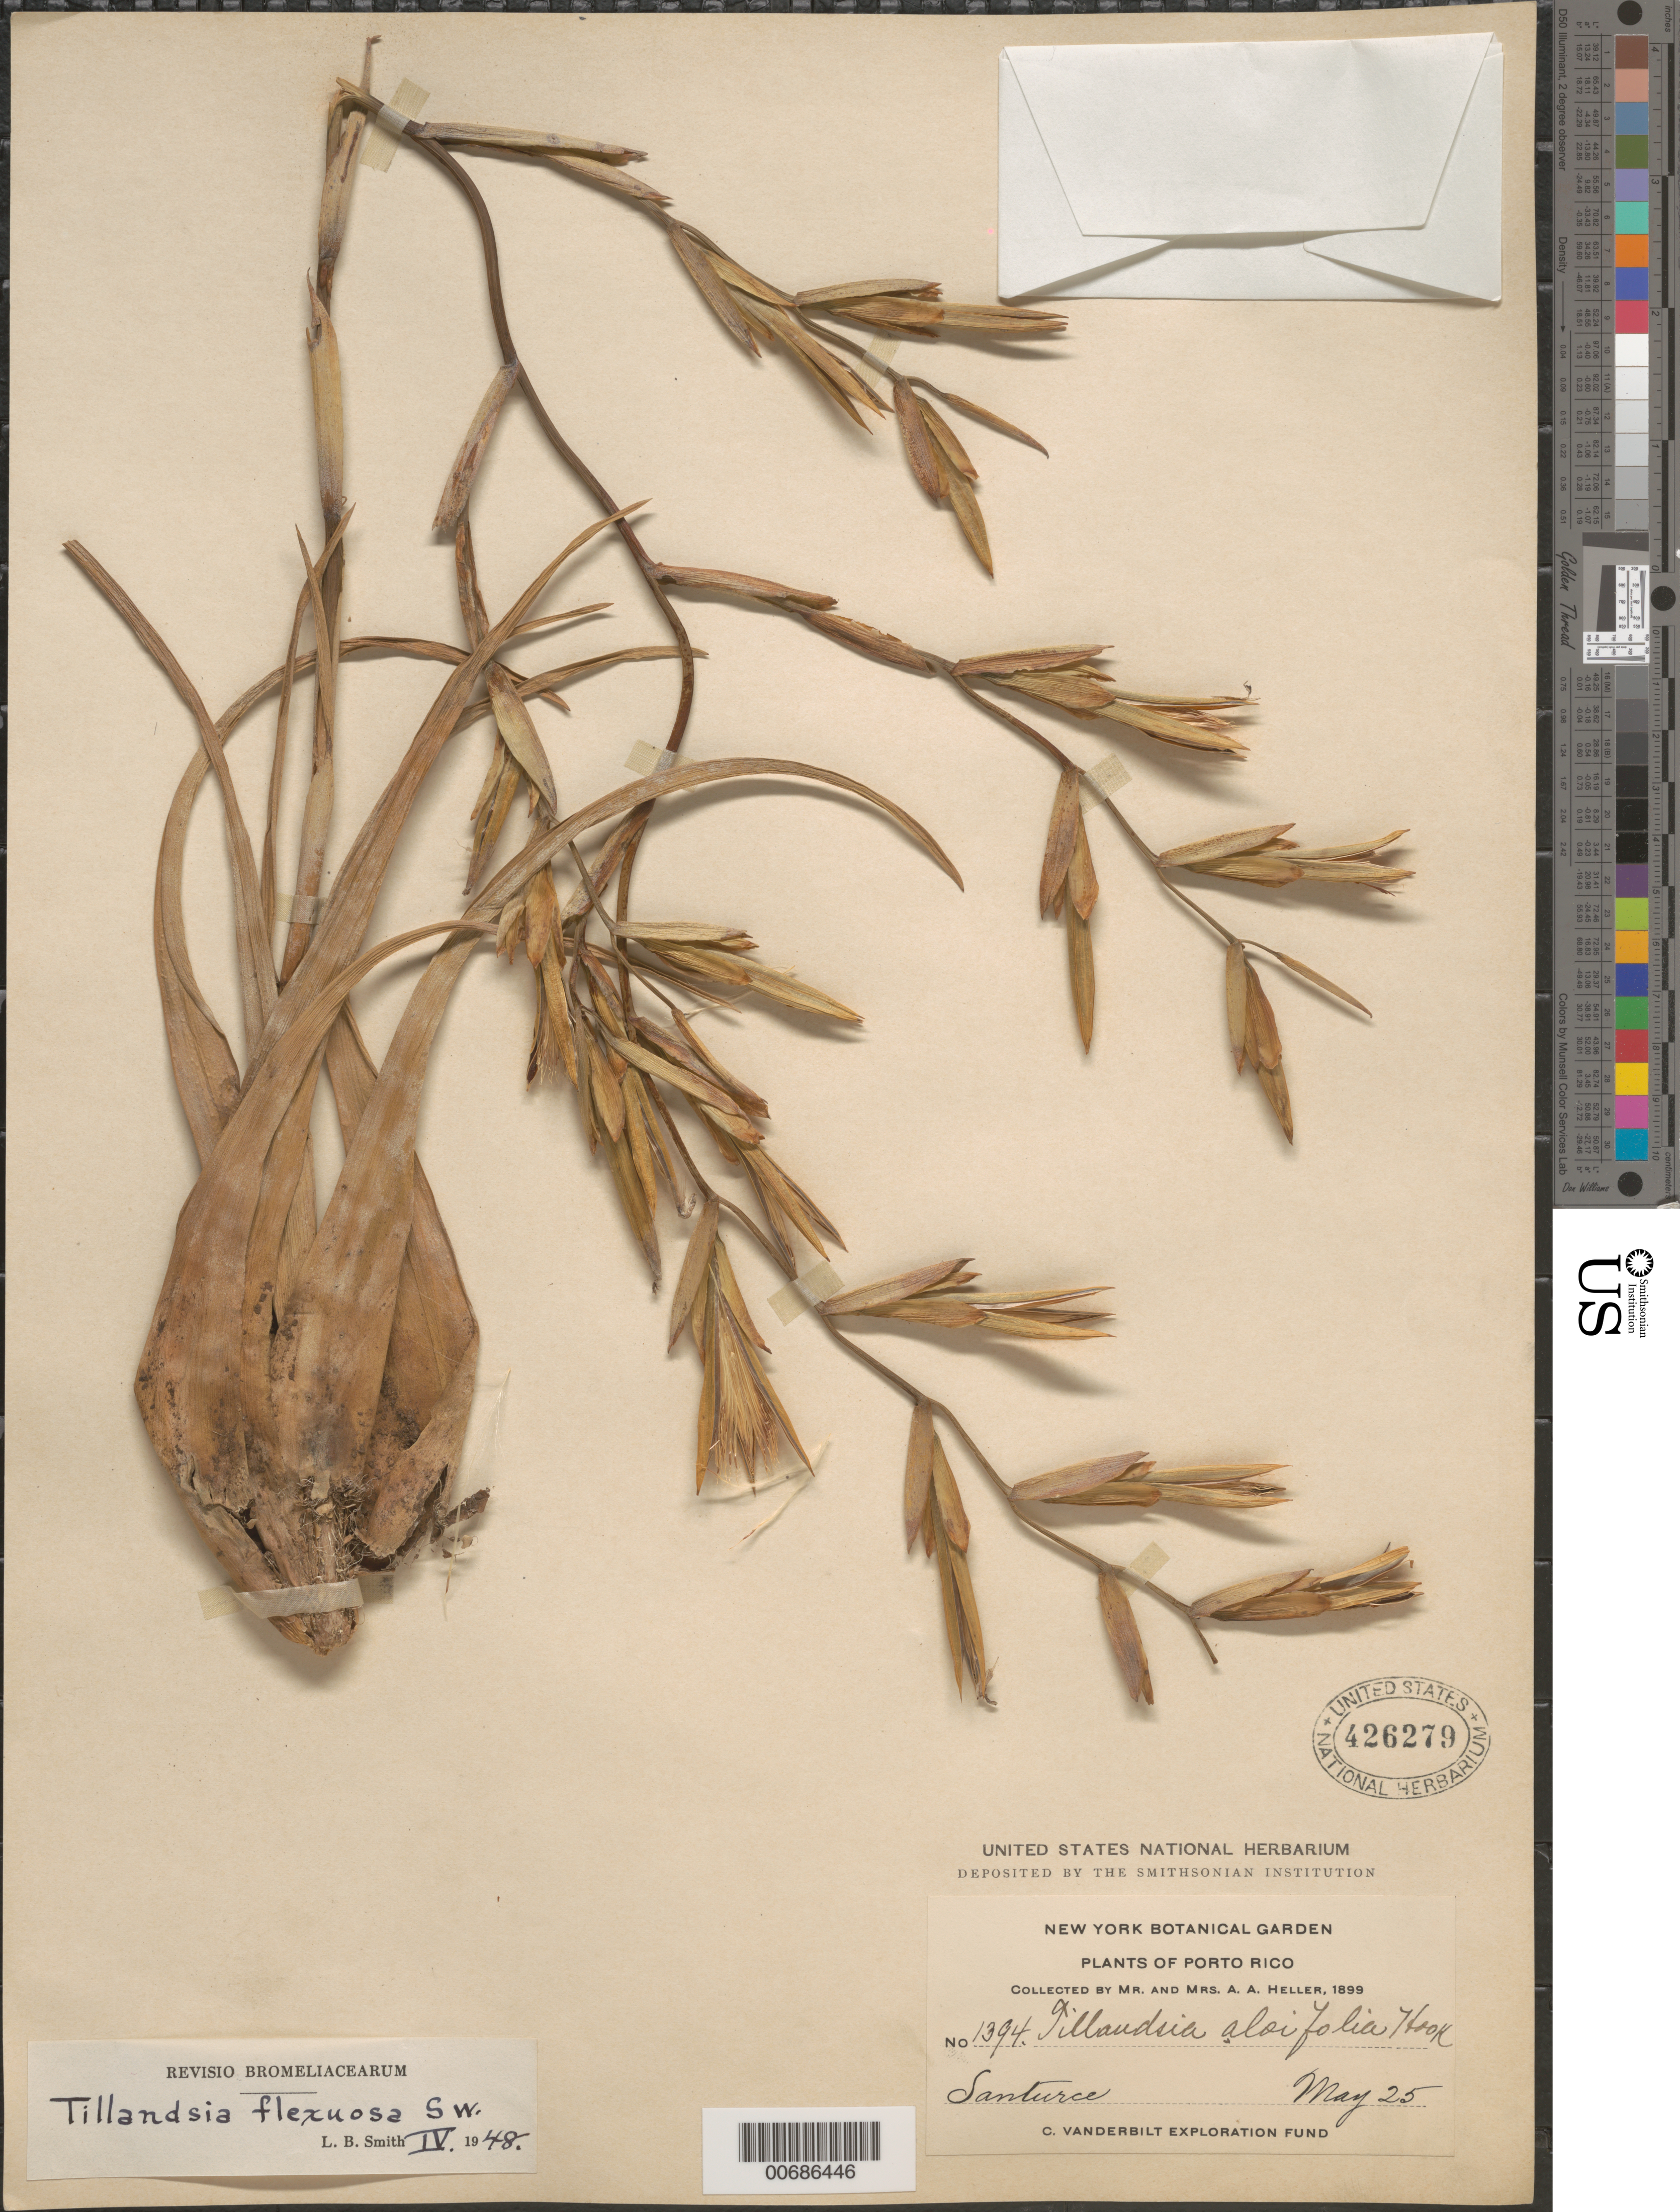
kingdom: Plantae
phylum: Tracheophyta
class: Liliopsida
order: Poales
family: Bromeliaceae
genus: Tillandsia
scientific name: Tillandsia flexuosa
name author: Sw.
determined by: Smith, Lyman B., (US), NMNH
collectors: A. A. Heller & -- Heller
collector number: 1394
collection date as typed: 25 May 1899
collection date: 1899-05-25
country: Puerto Rico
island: Greater Antilles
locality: Santurce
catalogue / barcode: US 426279